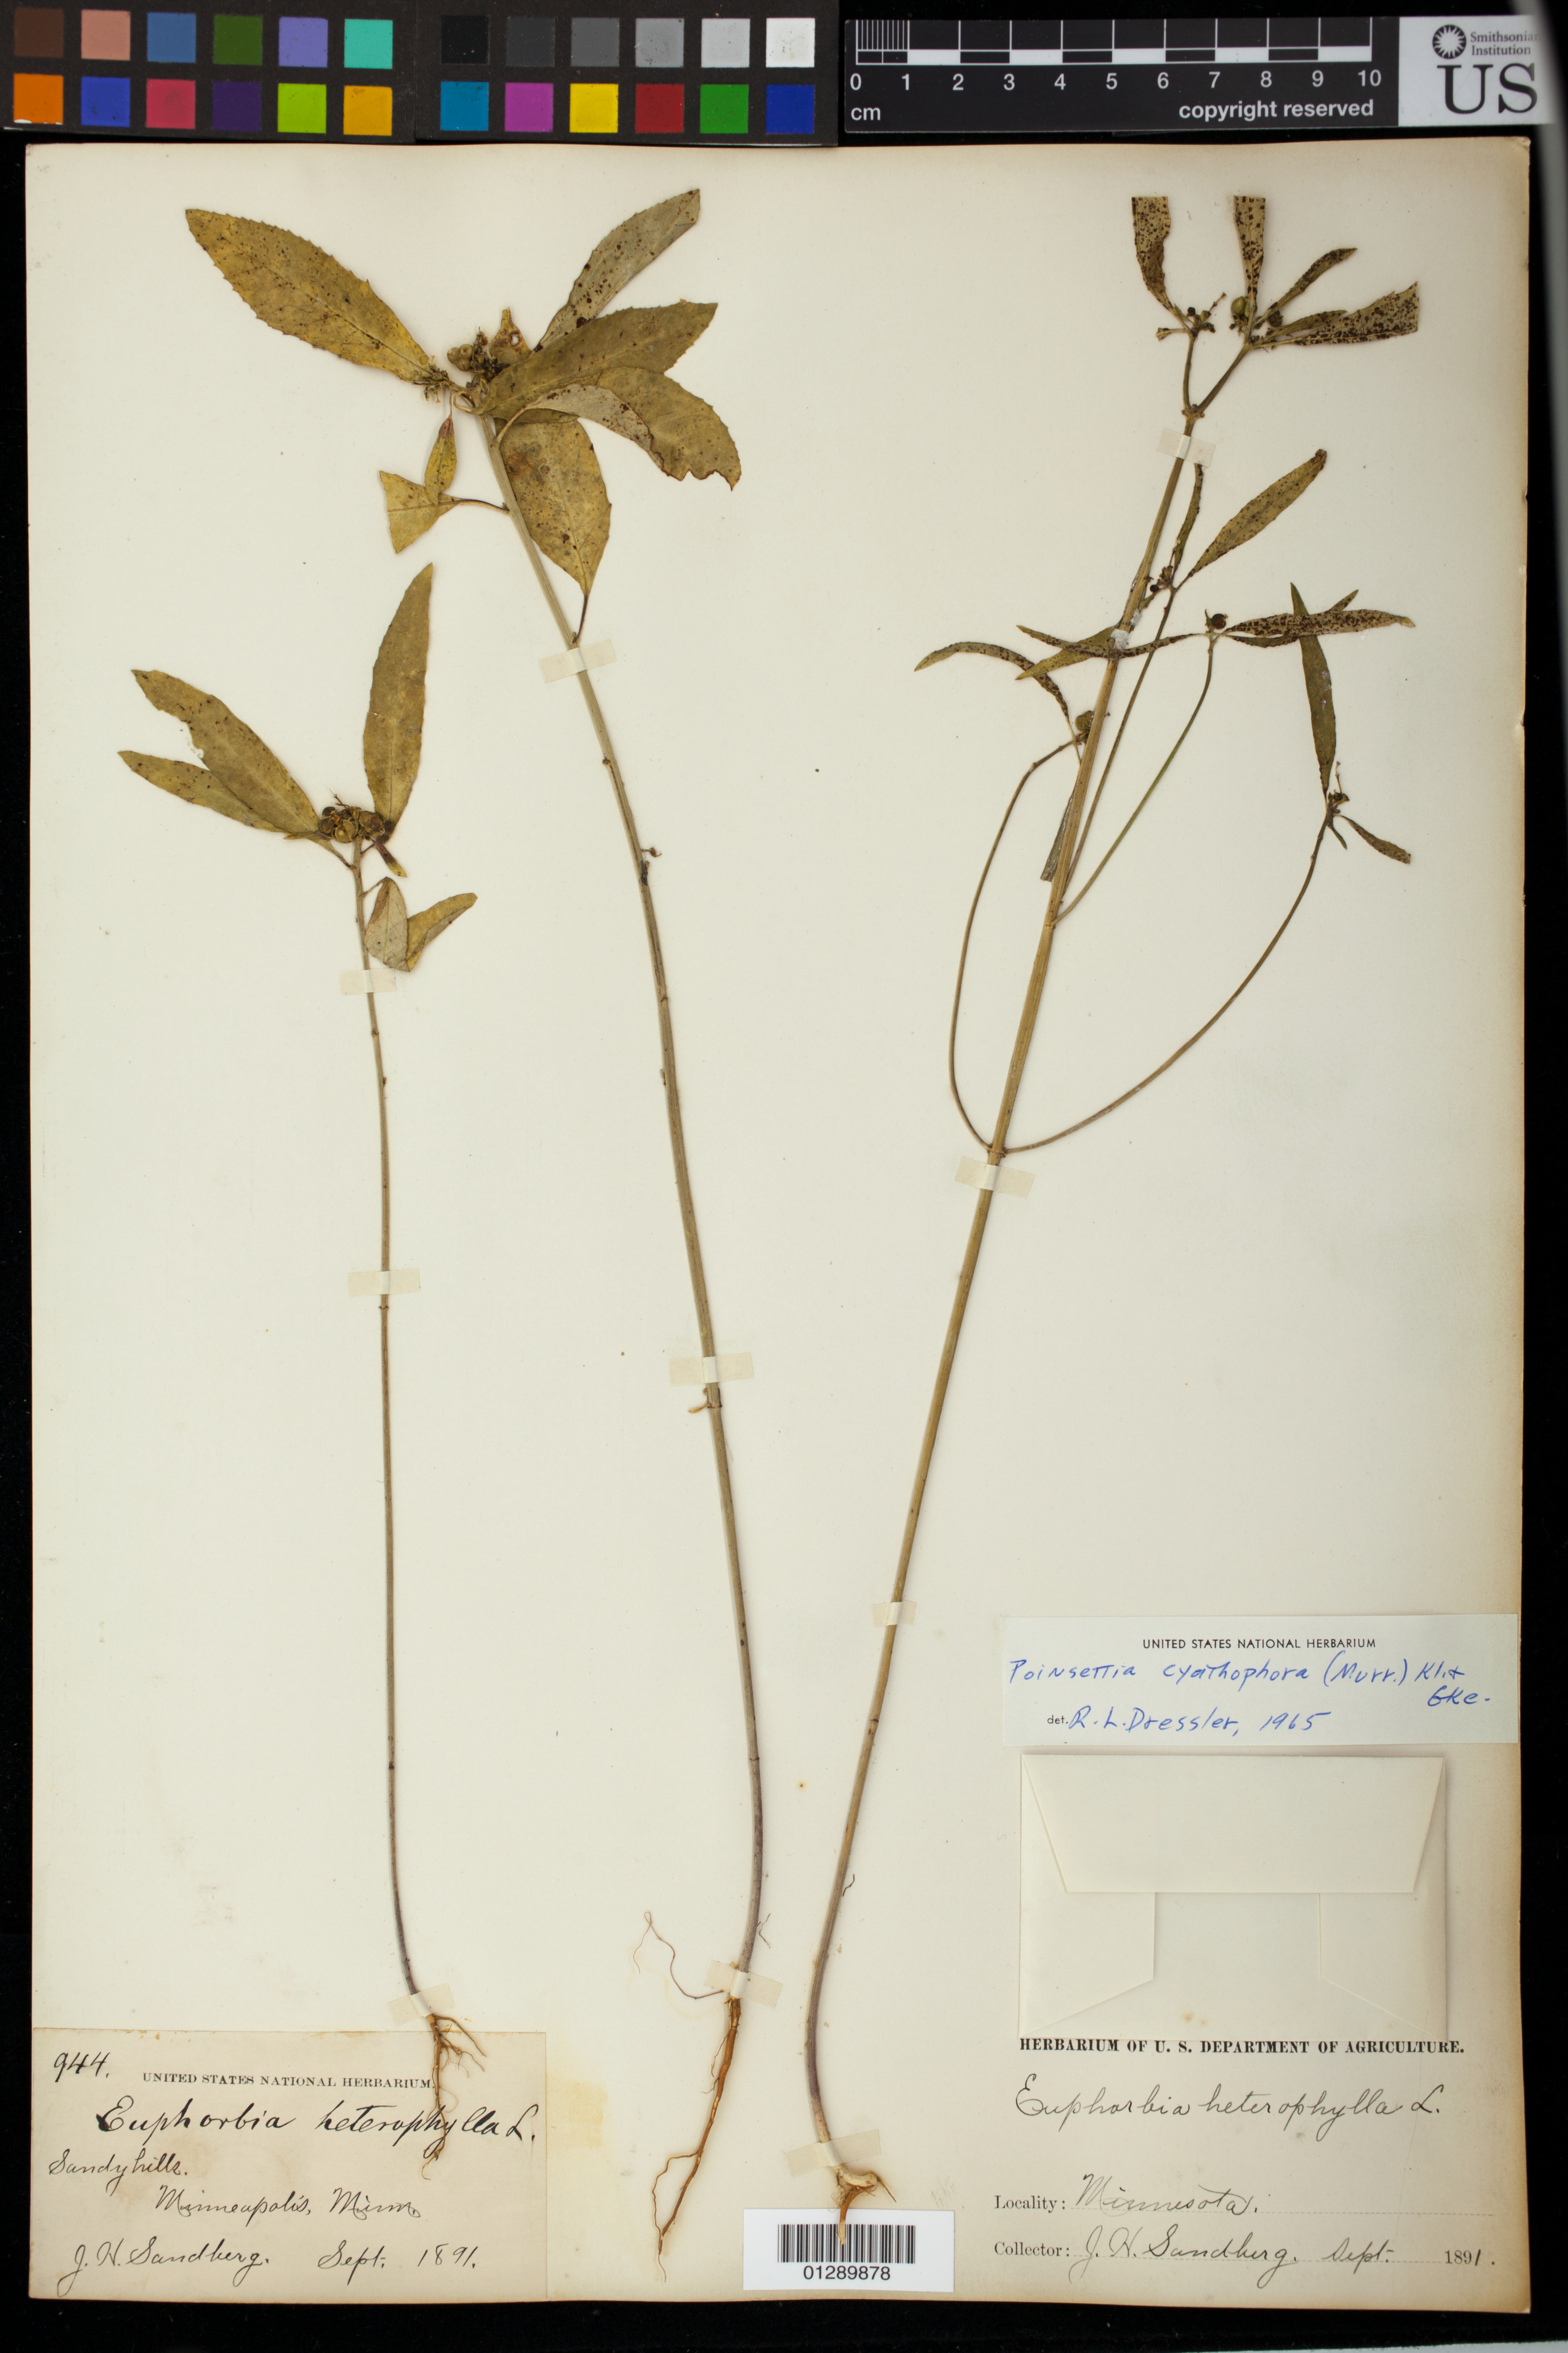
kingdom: Plantae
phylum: Tracheophyta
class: Magnoliopsida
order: Malpighiales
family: Euphorbiaceae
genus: Euphorbia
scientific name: Euphorbia heterophylla var. cyathophora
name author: (Murr.) Griseb.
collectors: J. H. Sandberg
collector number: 944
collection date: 1891-09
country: United States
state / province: Minnesota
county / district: Hennepin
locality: Minneapolis